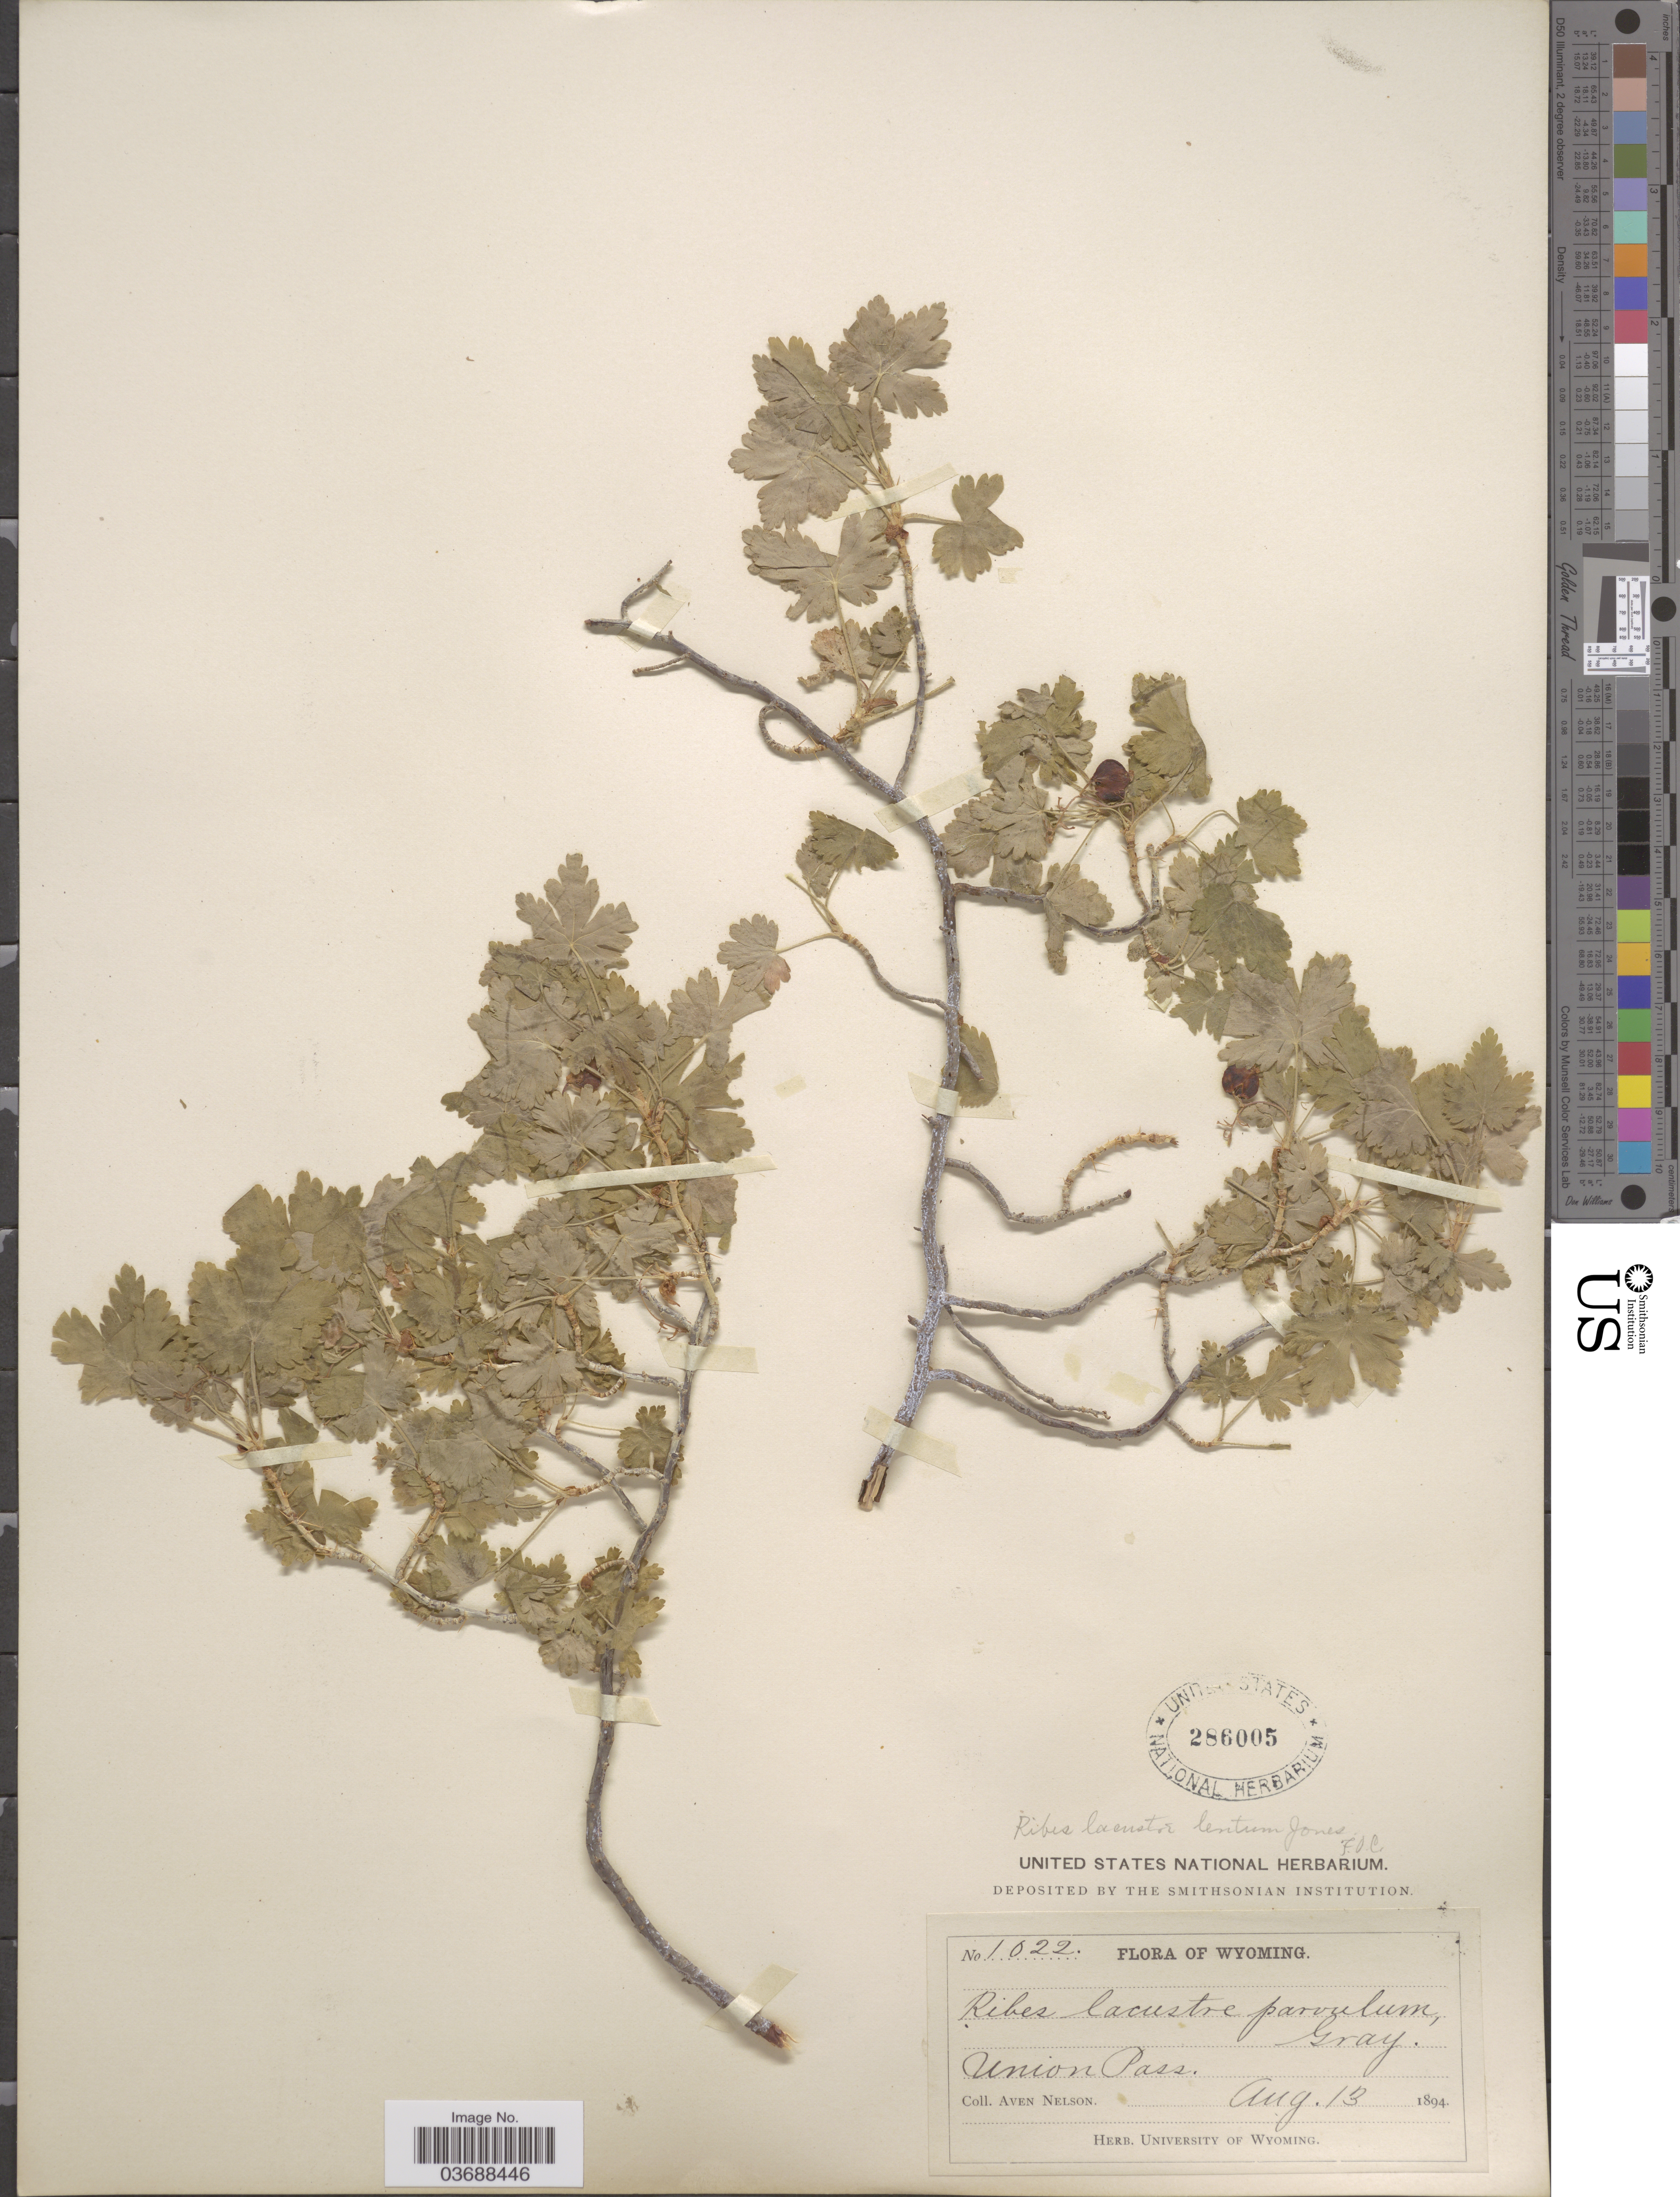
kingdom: Plantae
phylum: Tracheophyta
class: Magnoliopsida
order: Saxifragales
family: Grossulariaceae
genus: Ribes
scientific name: Ribes montigenum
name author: McClatchie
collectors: A. Nelson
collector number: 1022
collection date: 1894-08-13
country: United States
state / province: Wyoming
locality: Union Pass.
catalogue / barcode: US 286005